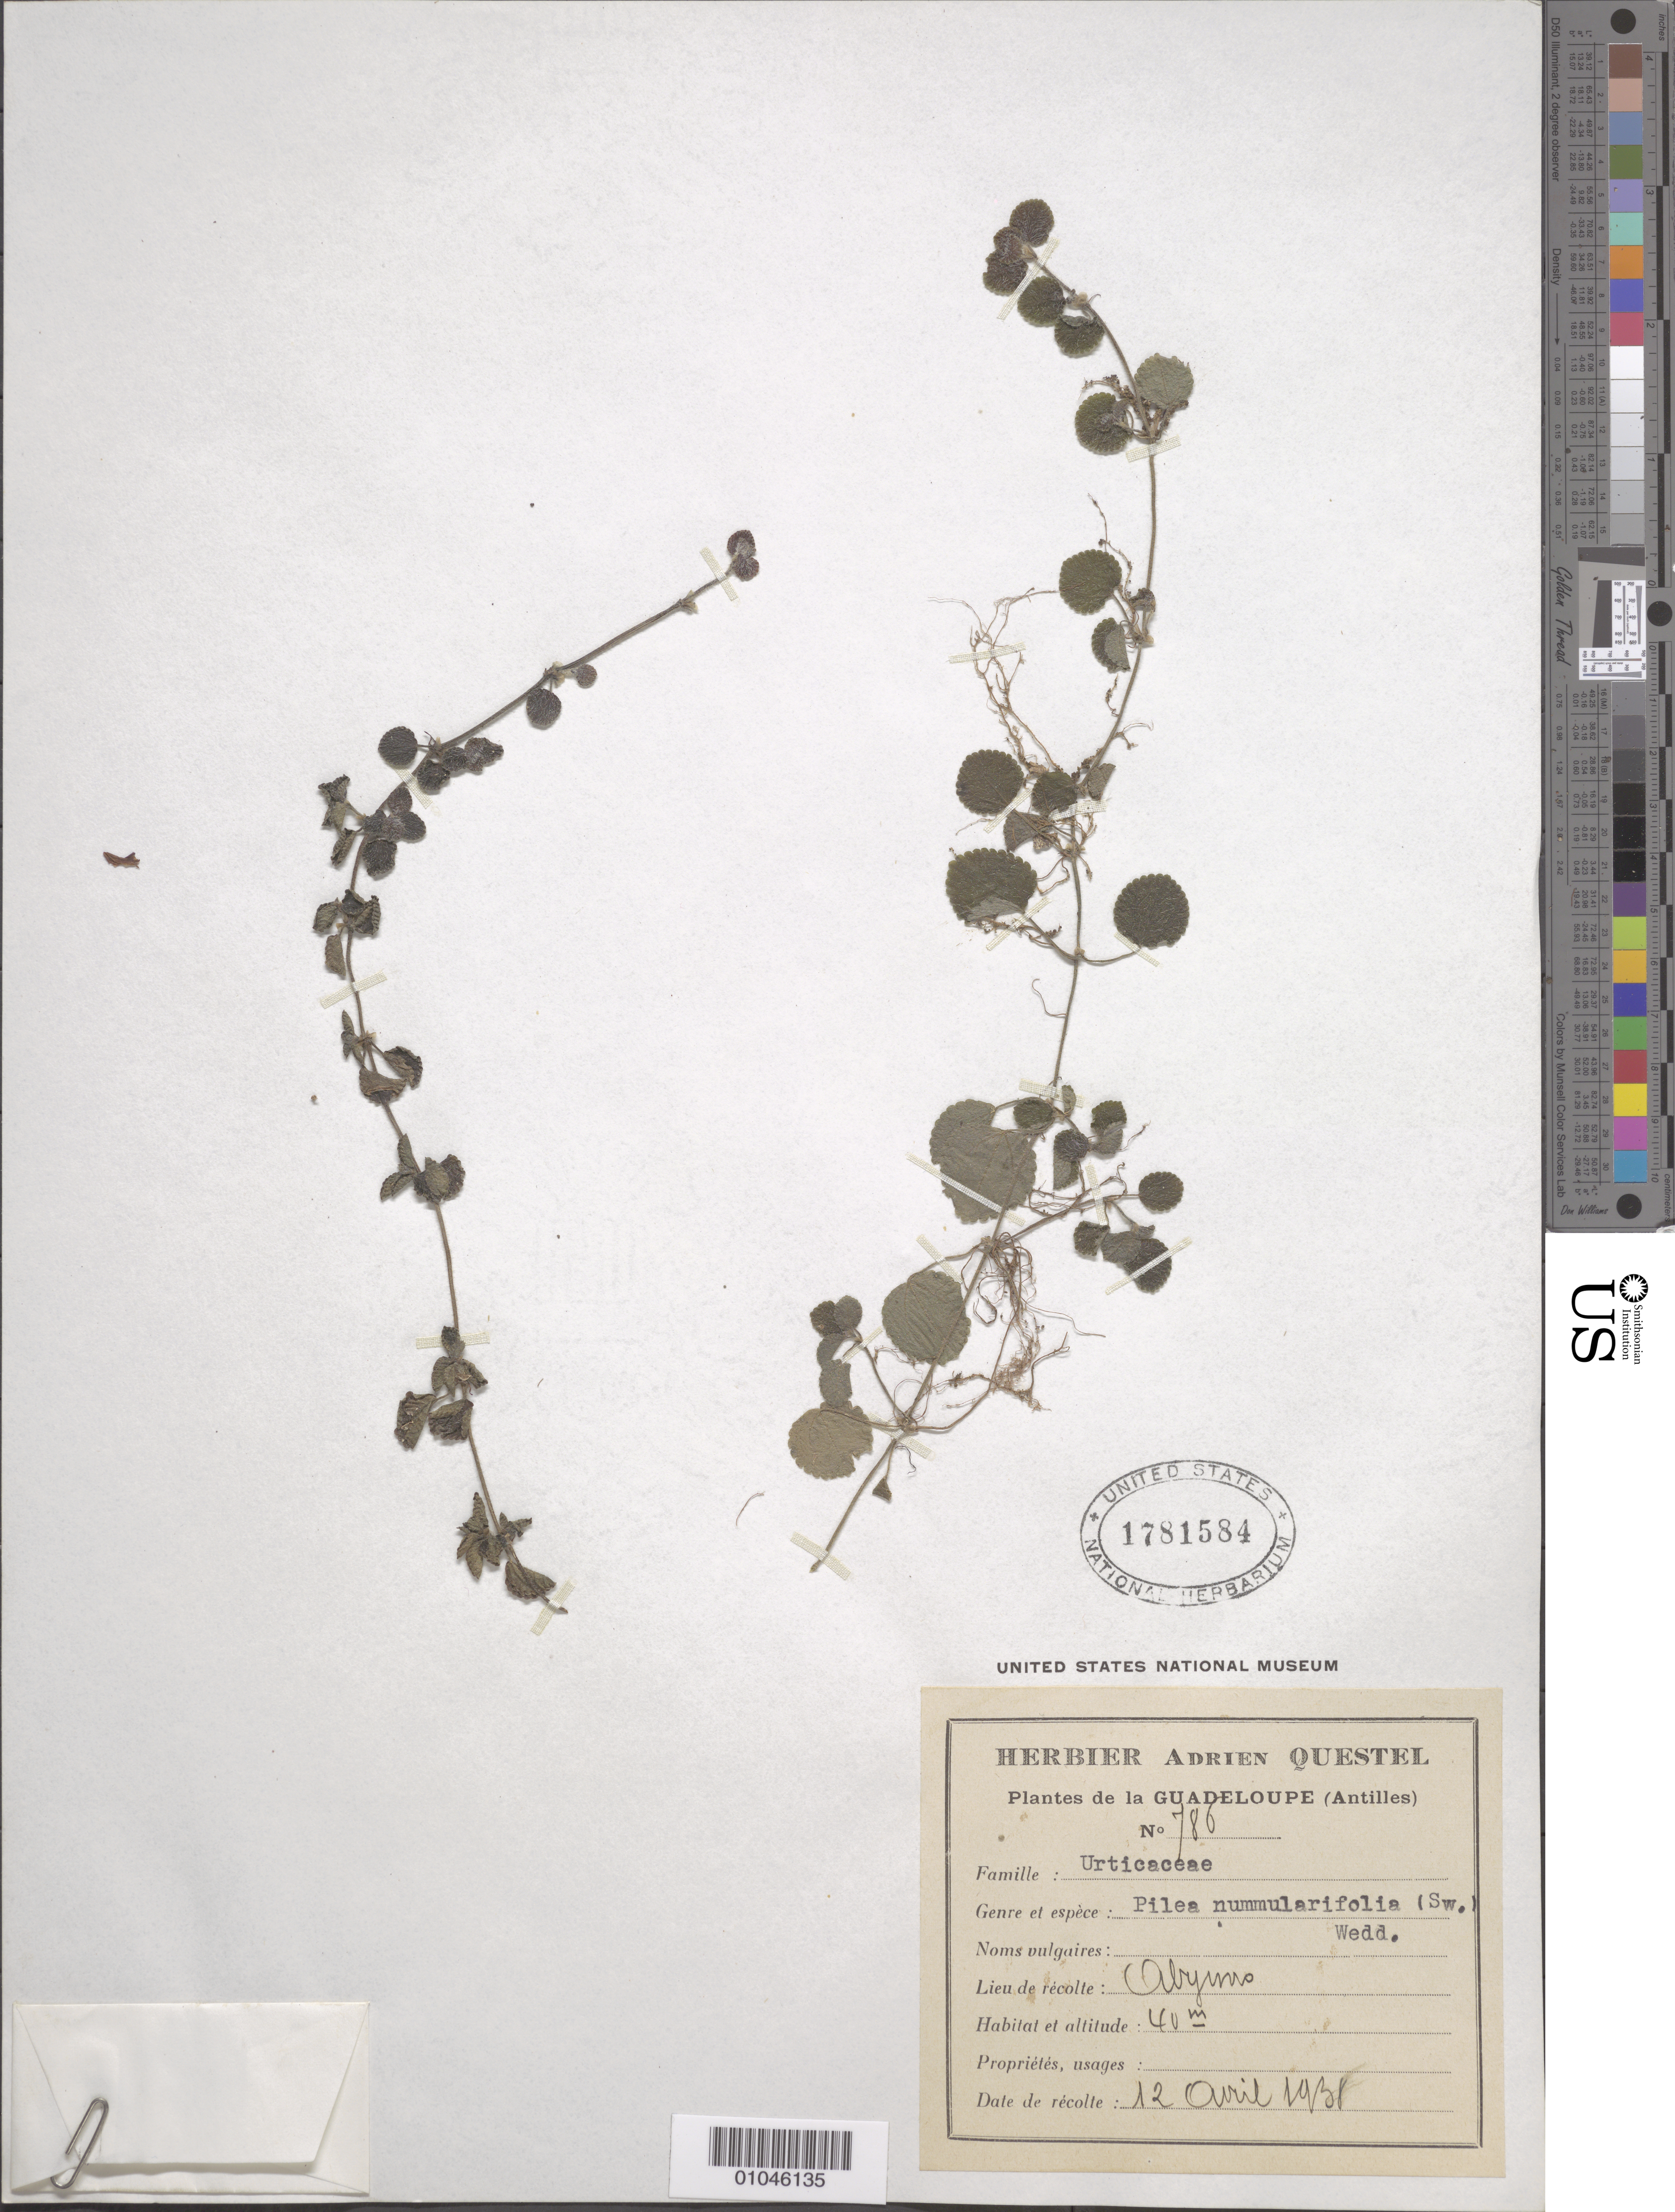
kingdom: Plantae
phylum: Tracheophyta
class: Magnoliopsida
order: Rosales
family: Urticaceae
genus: Pilea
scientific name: Pilea nummularifolia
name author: (Sw.) Wedd.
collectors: A. Questel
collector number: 786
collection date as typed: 12 Apr 1938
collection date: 1938-04-12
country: Guadeloupe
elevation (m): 40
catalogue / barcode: US 1781584